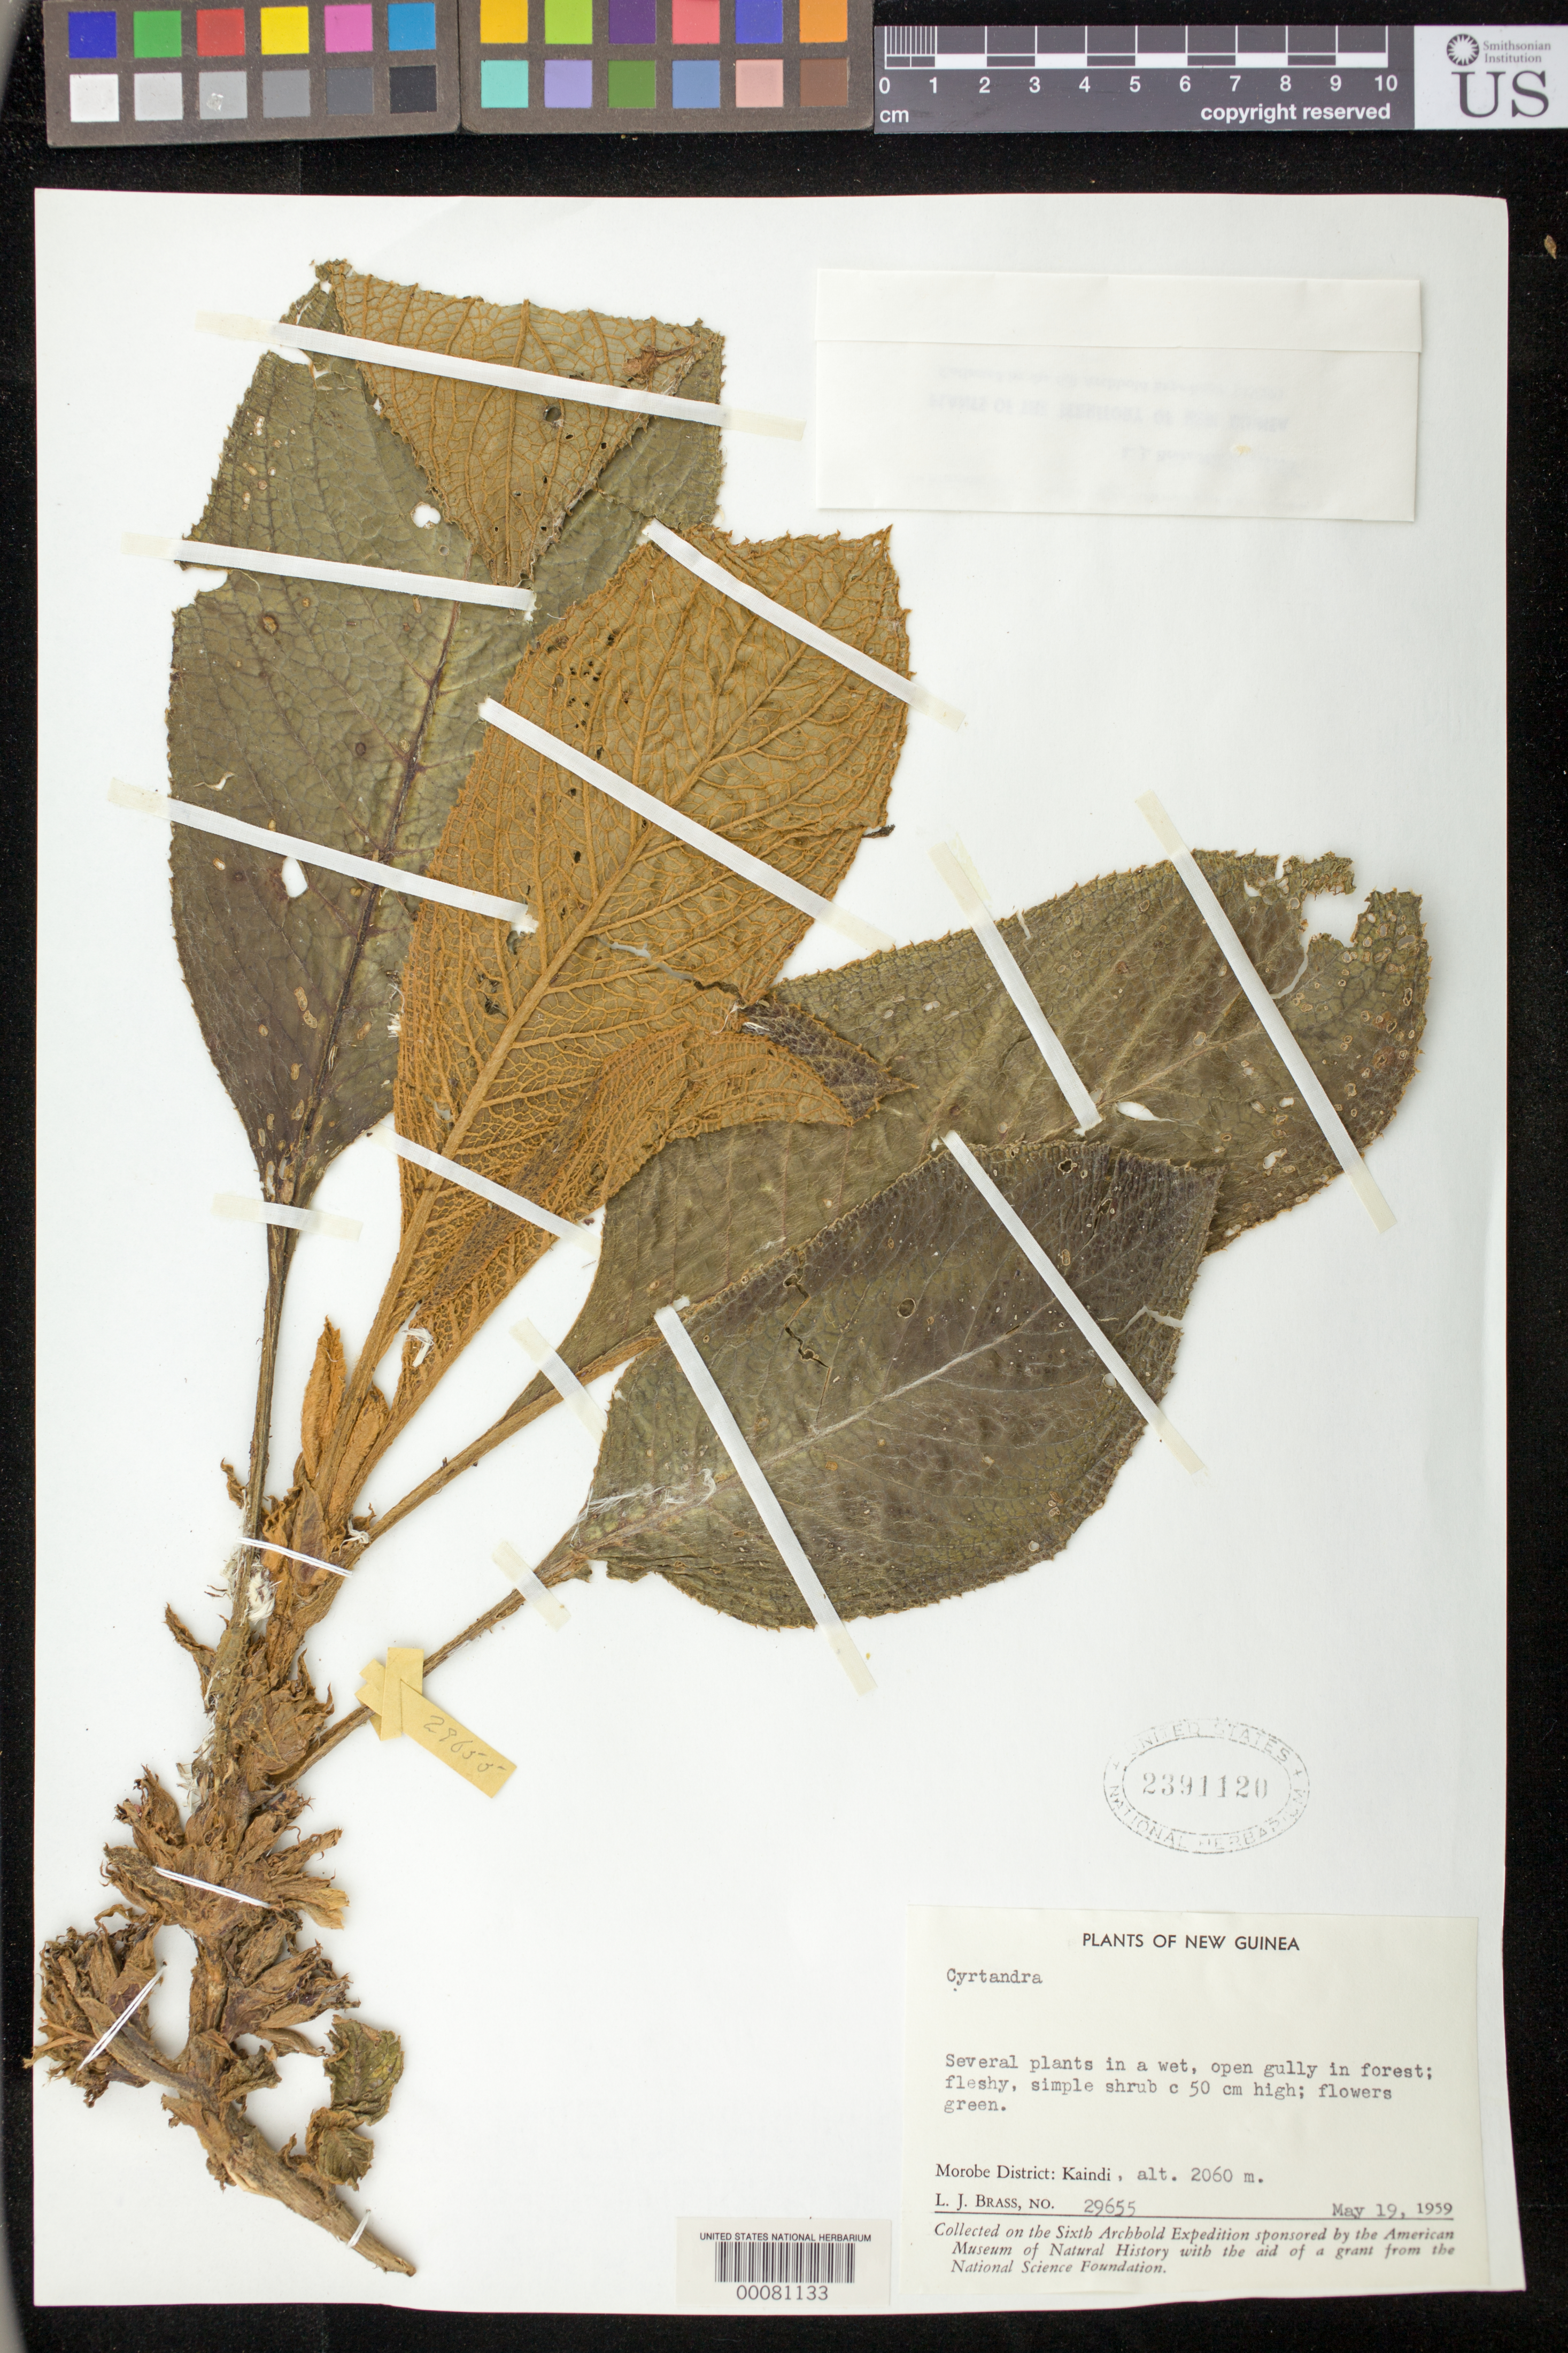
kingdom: Plantae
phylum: Tracheophyta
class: Magnoliopsida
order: Lamiales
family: Gesneriaceae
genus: Cyrtandra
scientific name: Cyrtandra sp.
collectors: L. J. Brass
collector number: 29655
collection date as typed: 19 May 1959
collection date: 1959-05-19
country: Papua New Guinea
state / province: Morobe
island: New Guinea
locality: Morobe district, kaindi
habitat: Several plants in a wet, open gully in forest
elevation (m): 2060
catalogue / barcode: US 2391120